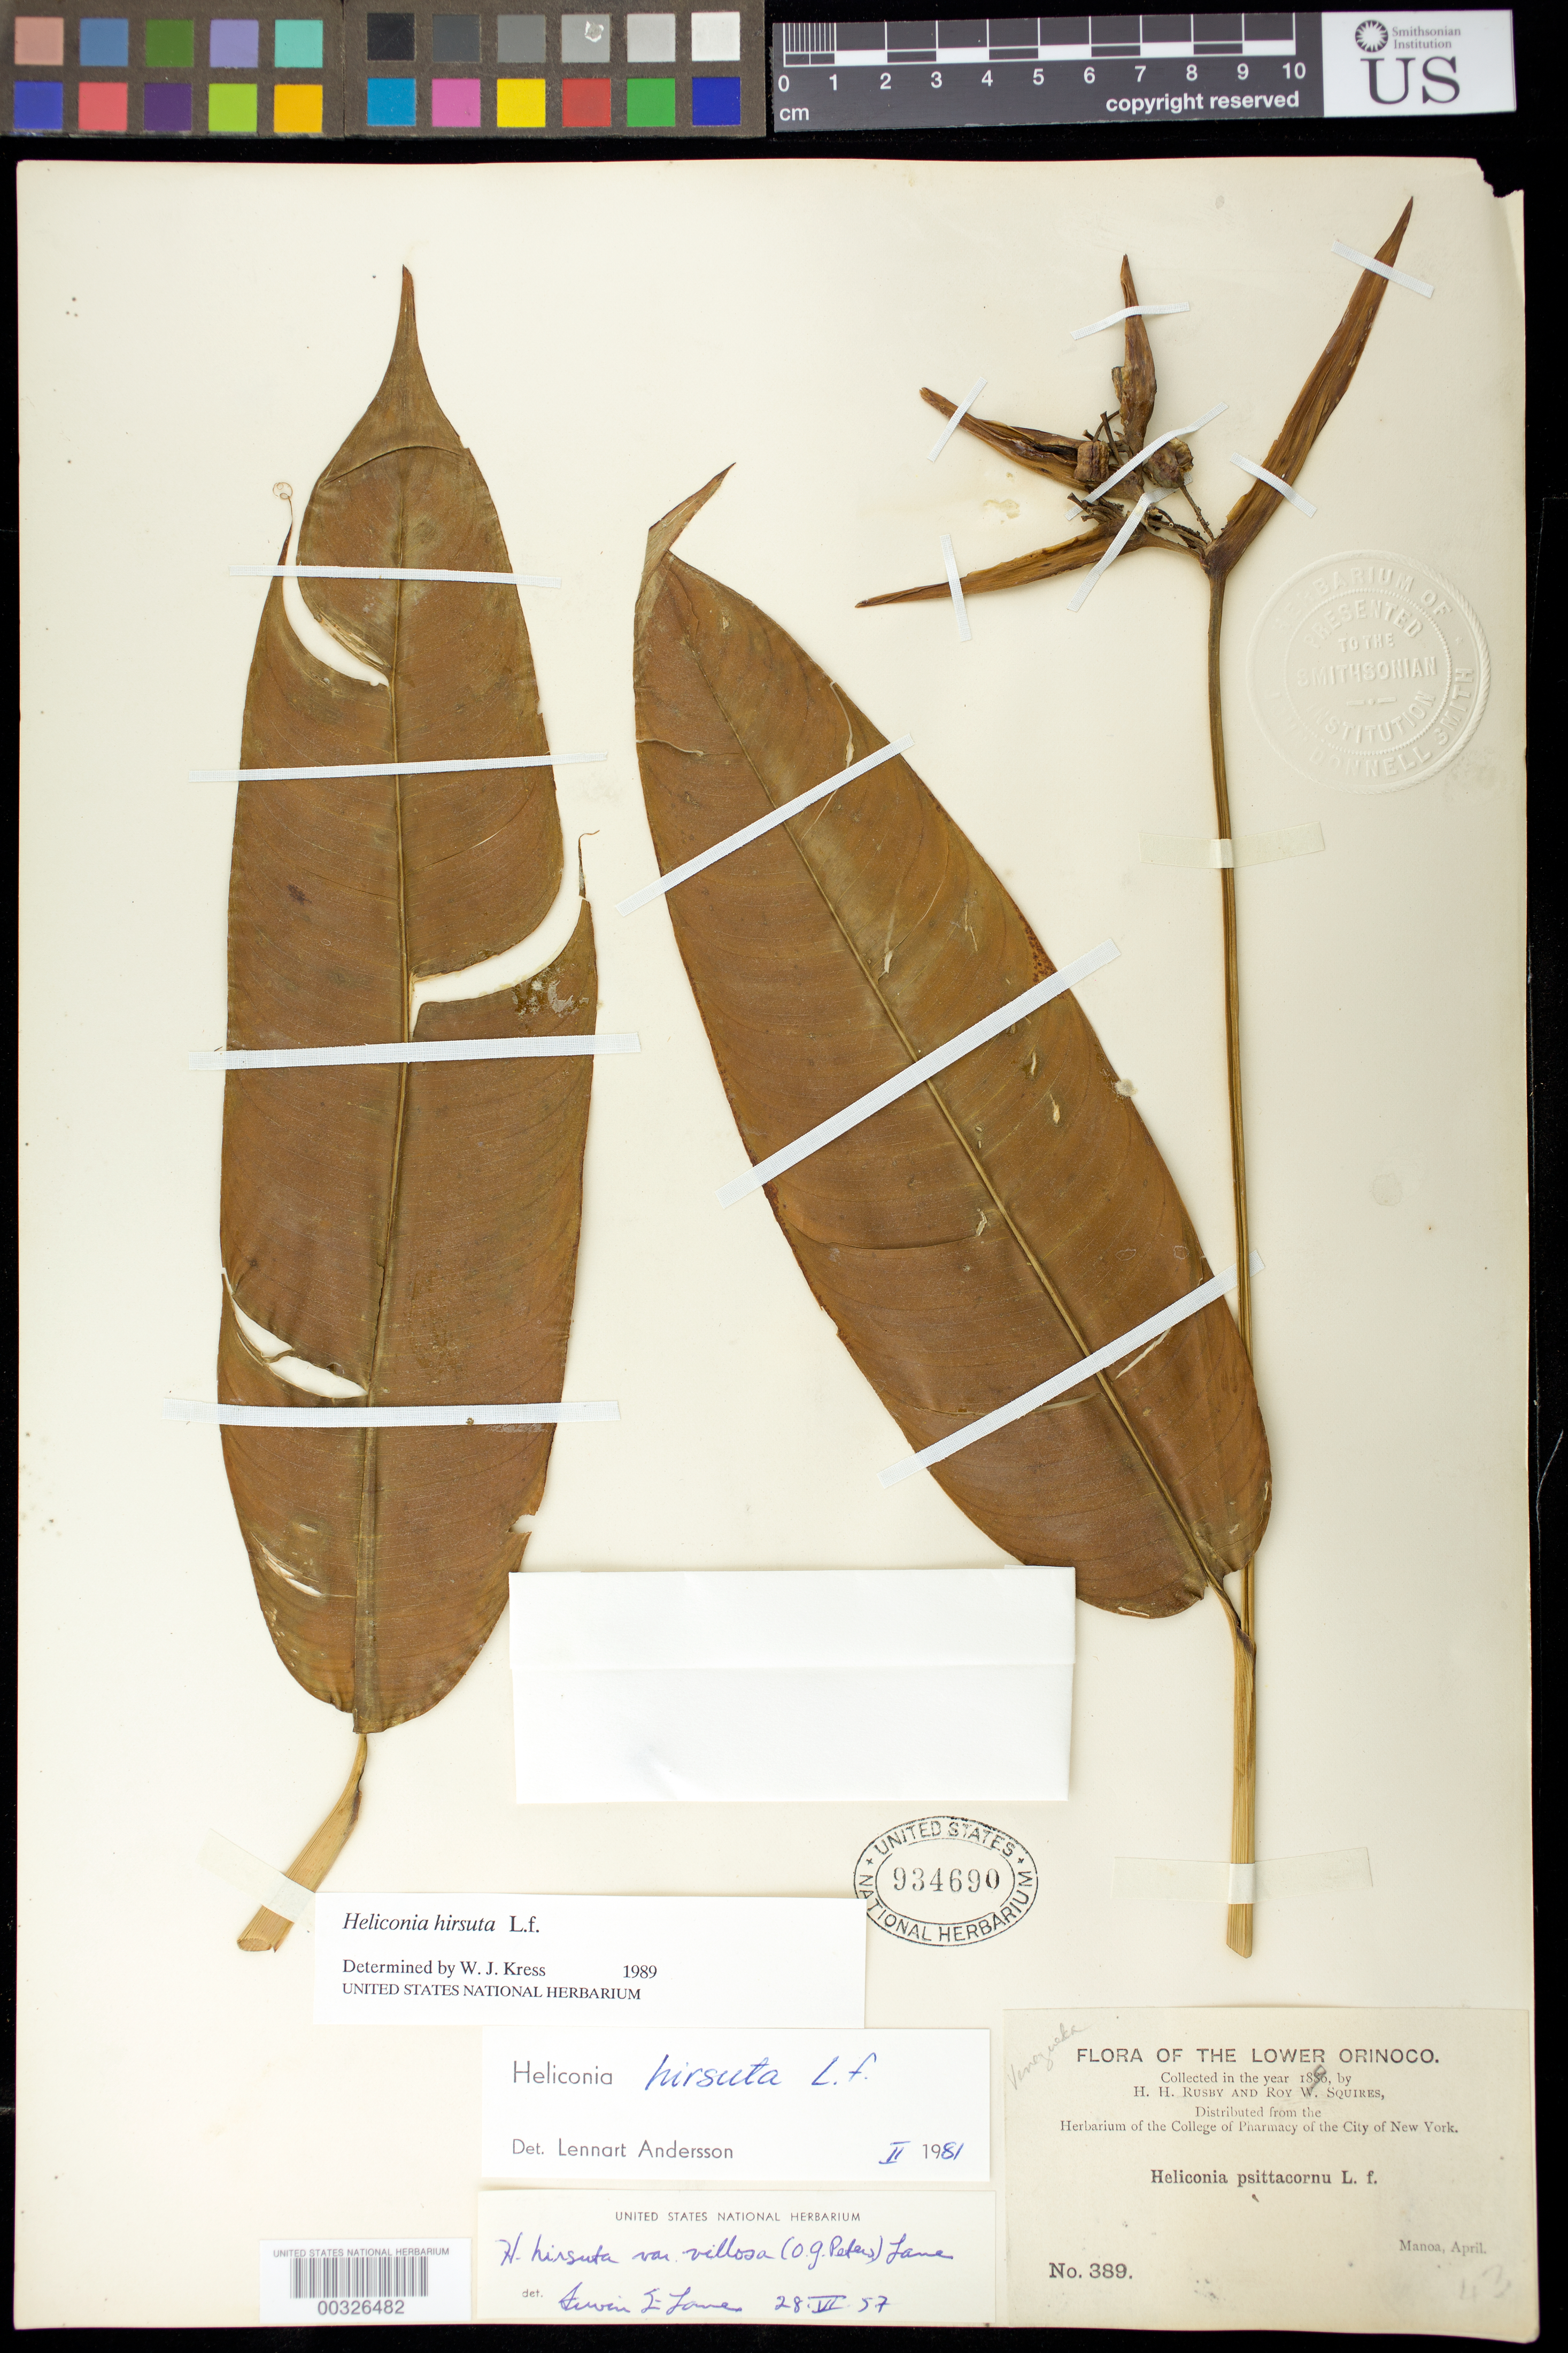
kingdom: Plantae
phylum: Tracheophyta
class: Liliopsida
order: Zingiberales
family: Heliconiaceae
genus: Heliconia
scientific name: Heliconia hirsuta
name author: L. f.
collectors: H. H. Rusby & R. Squires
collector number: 389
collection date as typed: Apr 1896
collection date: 1896-04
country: Venezuela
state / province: Delta Amacuro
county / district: Antonio Díaz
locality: Lower Orinoco, Manoa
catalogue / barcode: US 934690